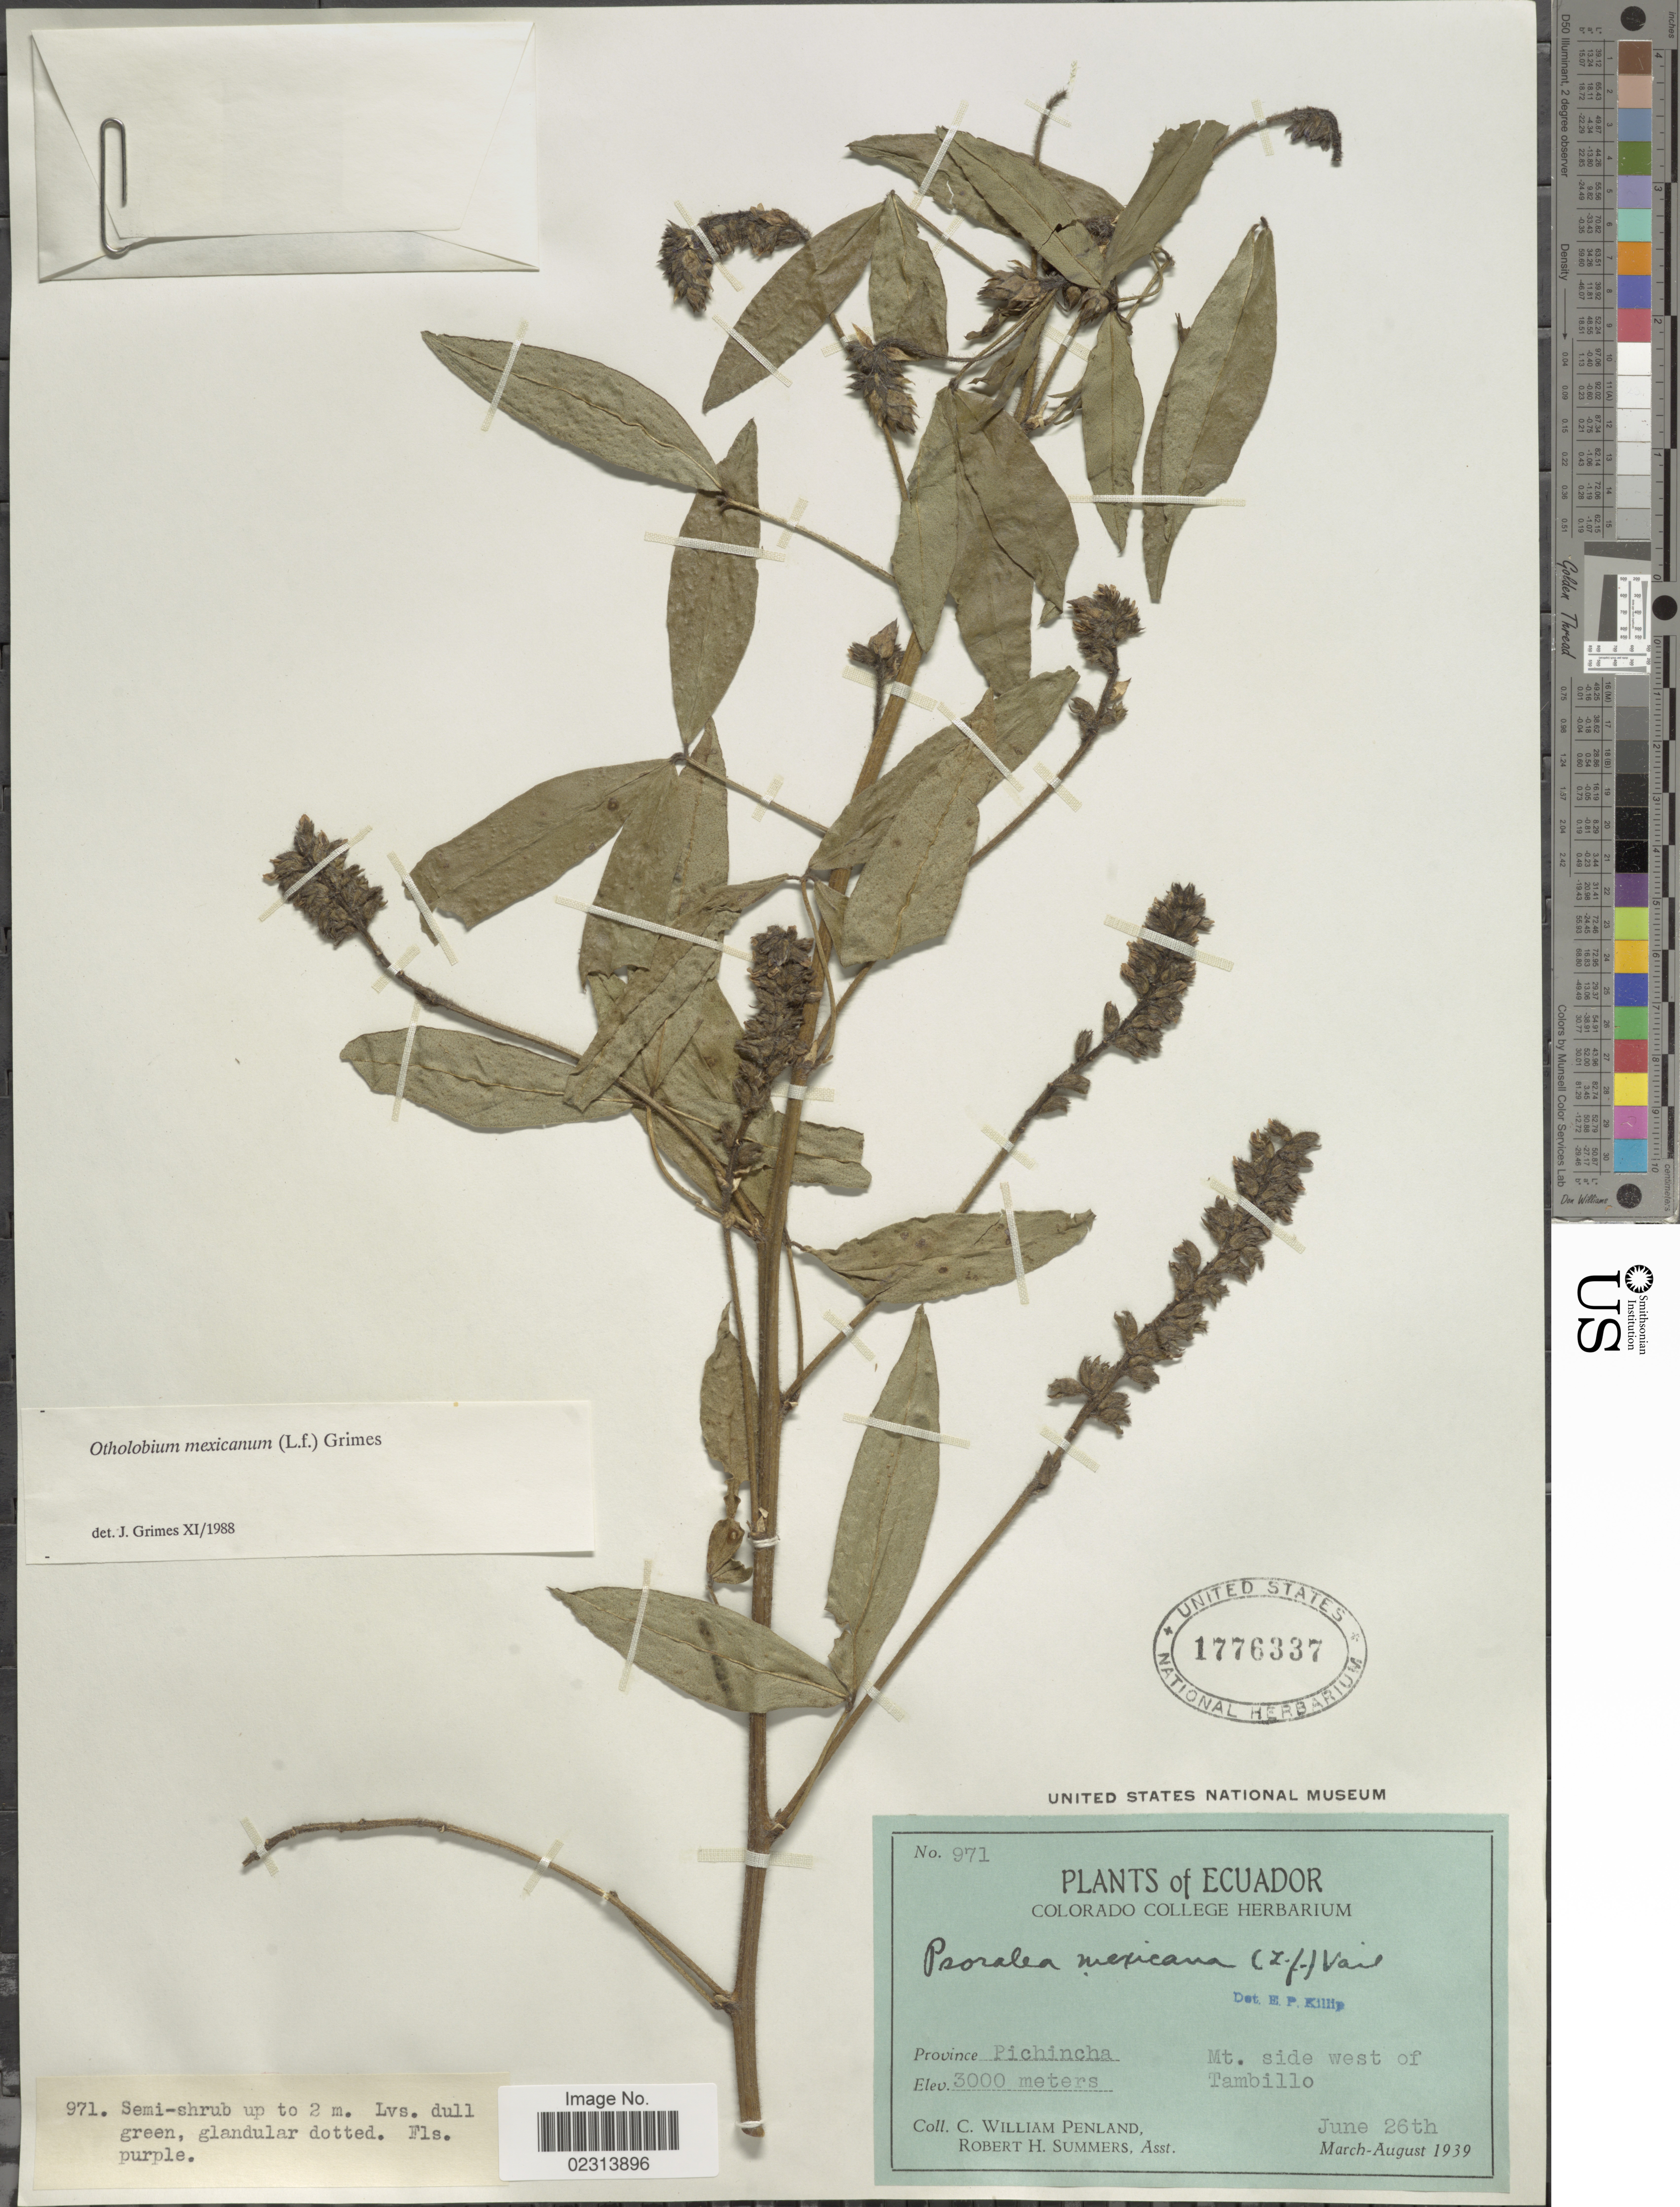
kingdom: Plantae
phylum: Tracheophyta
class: Magnoliopsida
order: Fabales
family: Fabaceae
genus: Otholobium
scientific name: Otholobium mexicanum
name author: (L. f.) J.W. Grimes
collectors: C. W. Penland & R. Summers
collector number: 971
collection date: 1939-06-26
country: Ecuador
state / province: Pichincha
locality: Province Pichincha, Mt. side of Tambillo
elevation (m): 3000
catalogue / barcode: US 1776337